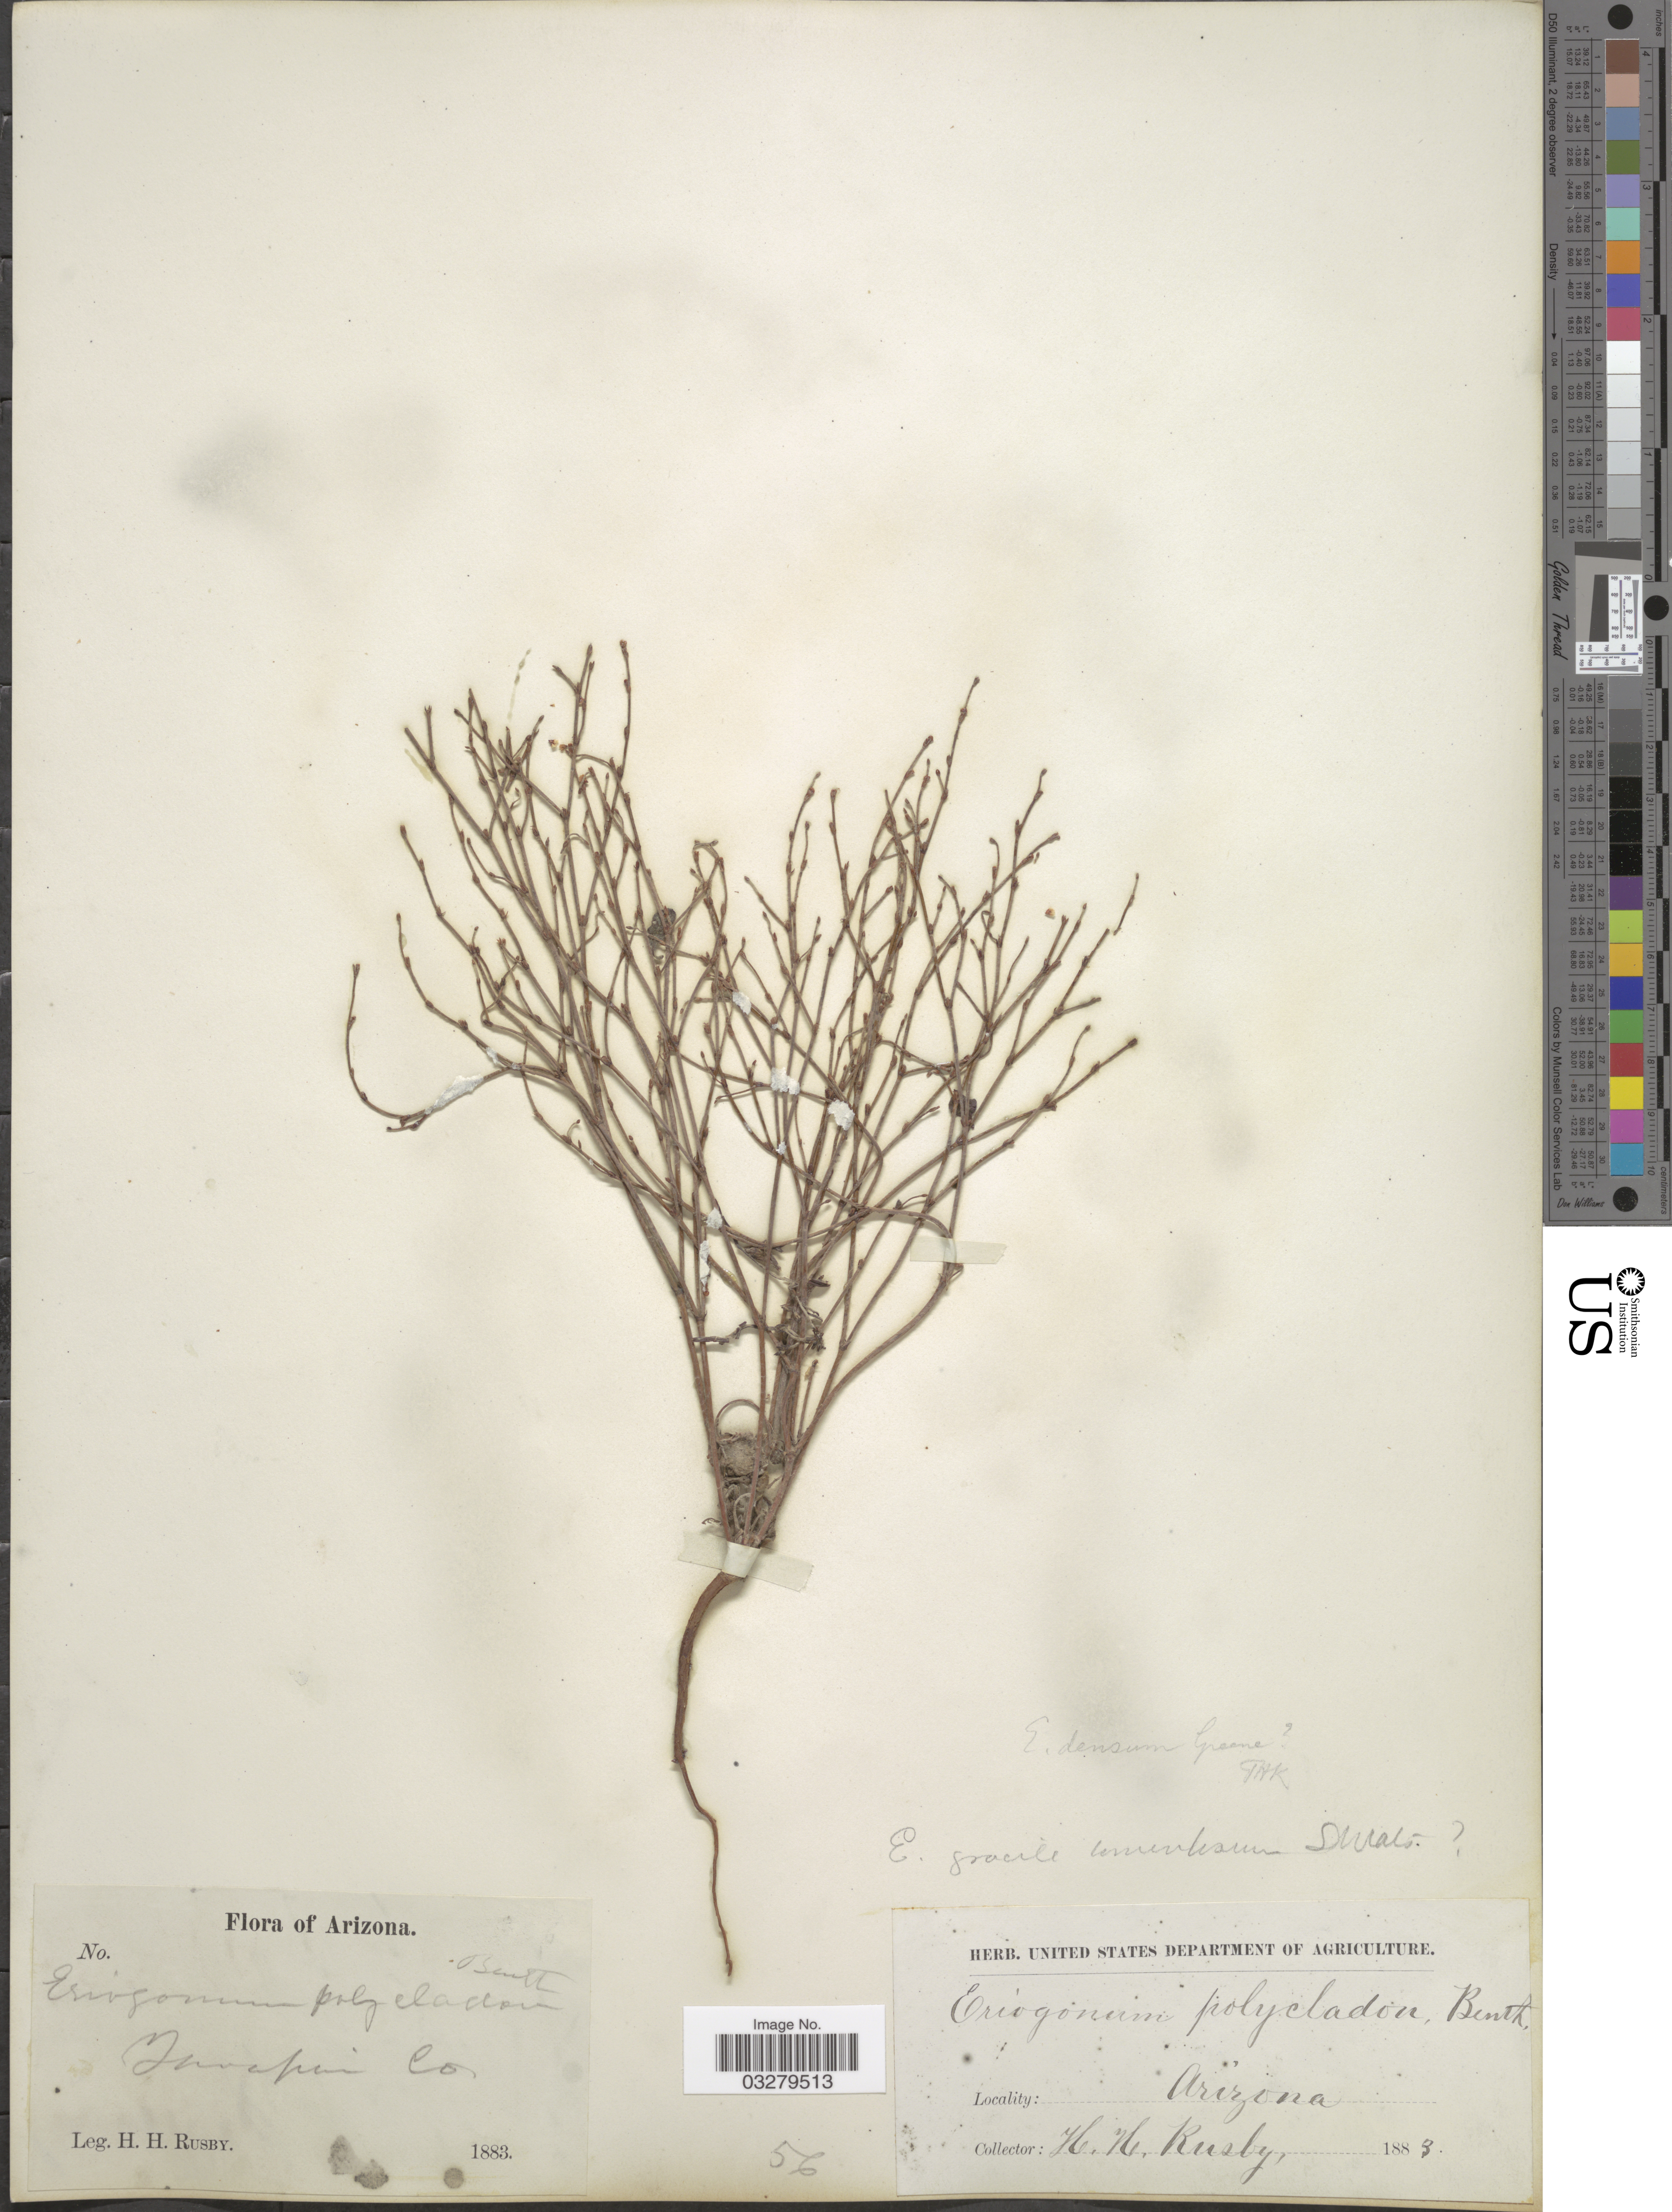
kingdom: Plantae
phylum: Tracheophyta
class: Magnoliopsida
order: Caryophyllales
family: Polygonaceae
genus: Eriogonum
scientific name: Eriogonum palmerianum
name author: Reveal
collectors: H. H. Rusby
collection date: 1883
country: United States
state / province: Arizona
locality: Yavapai Co.